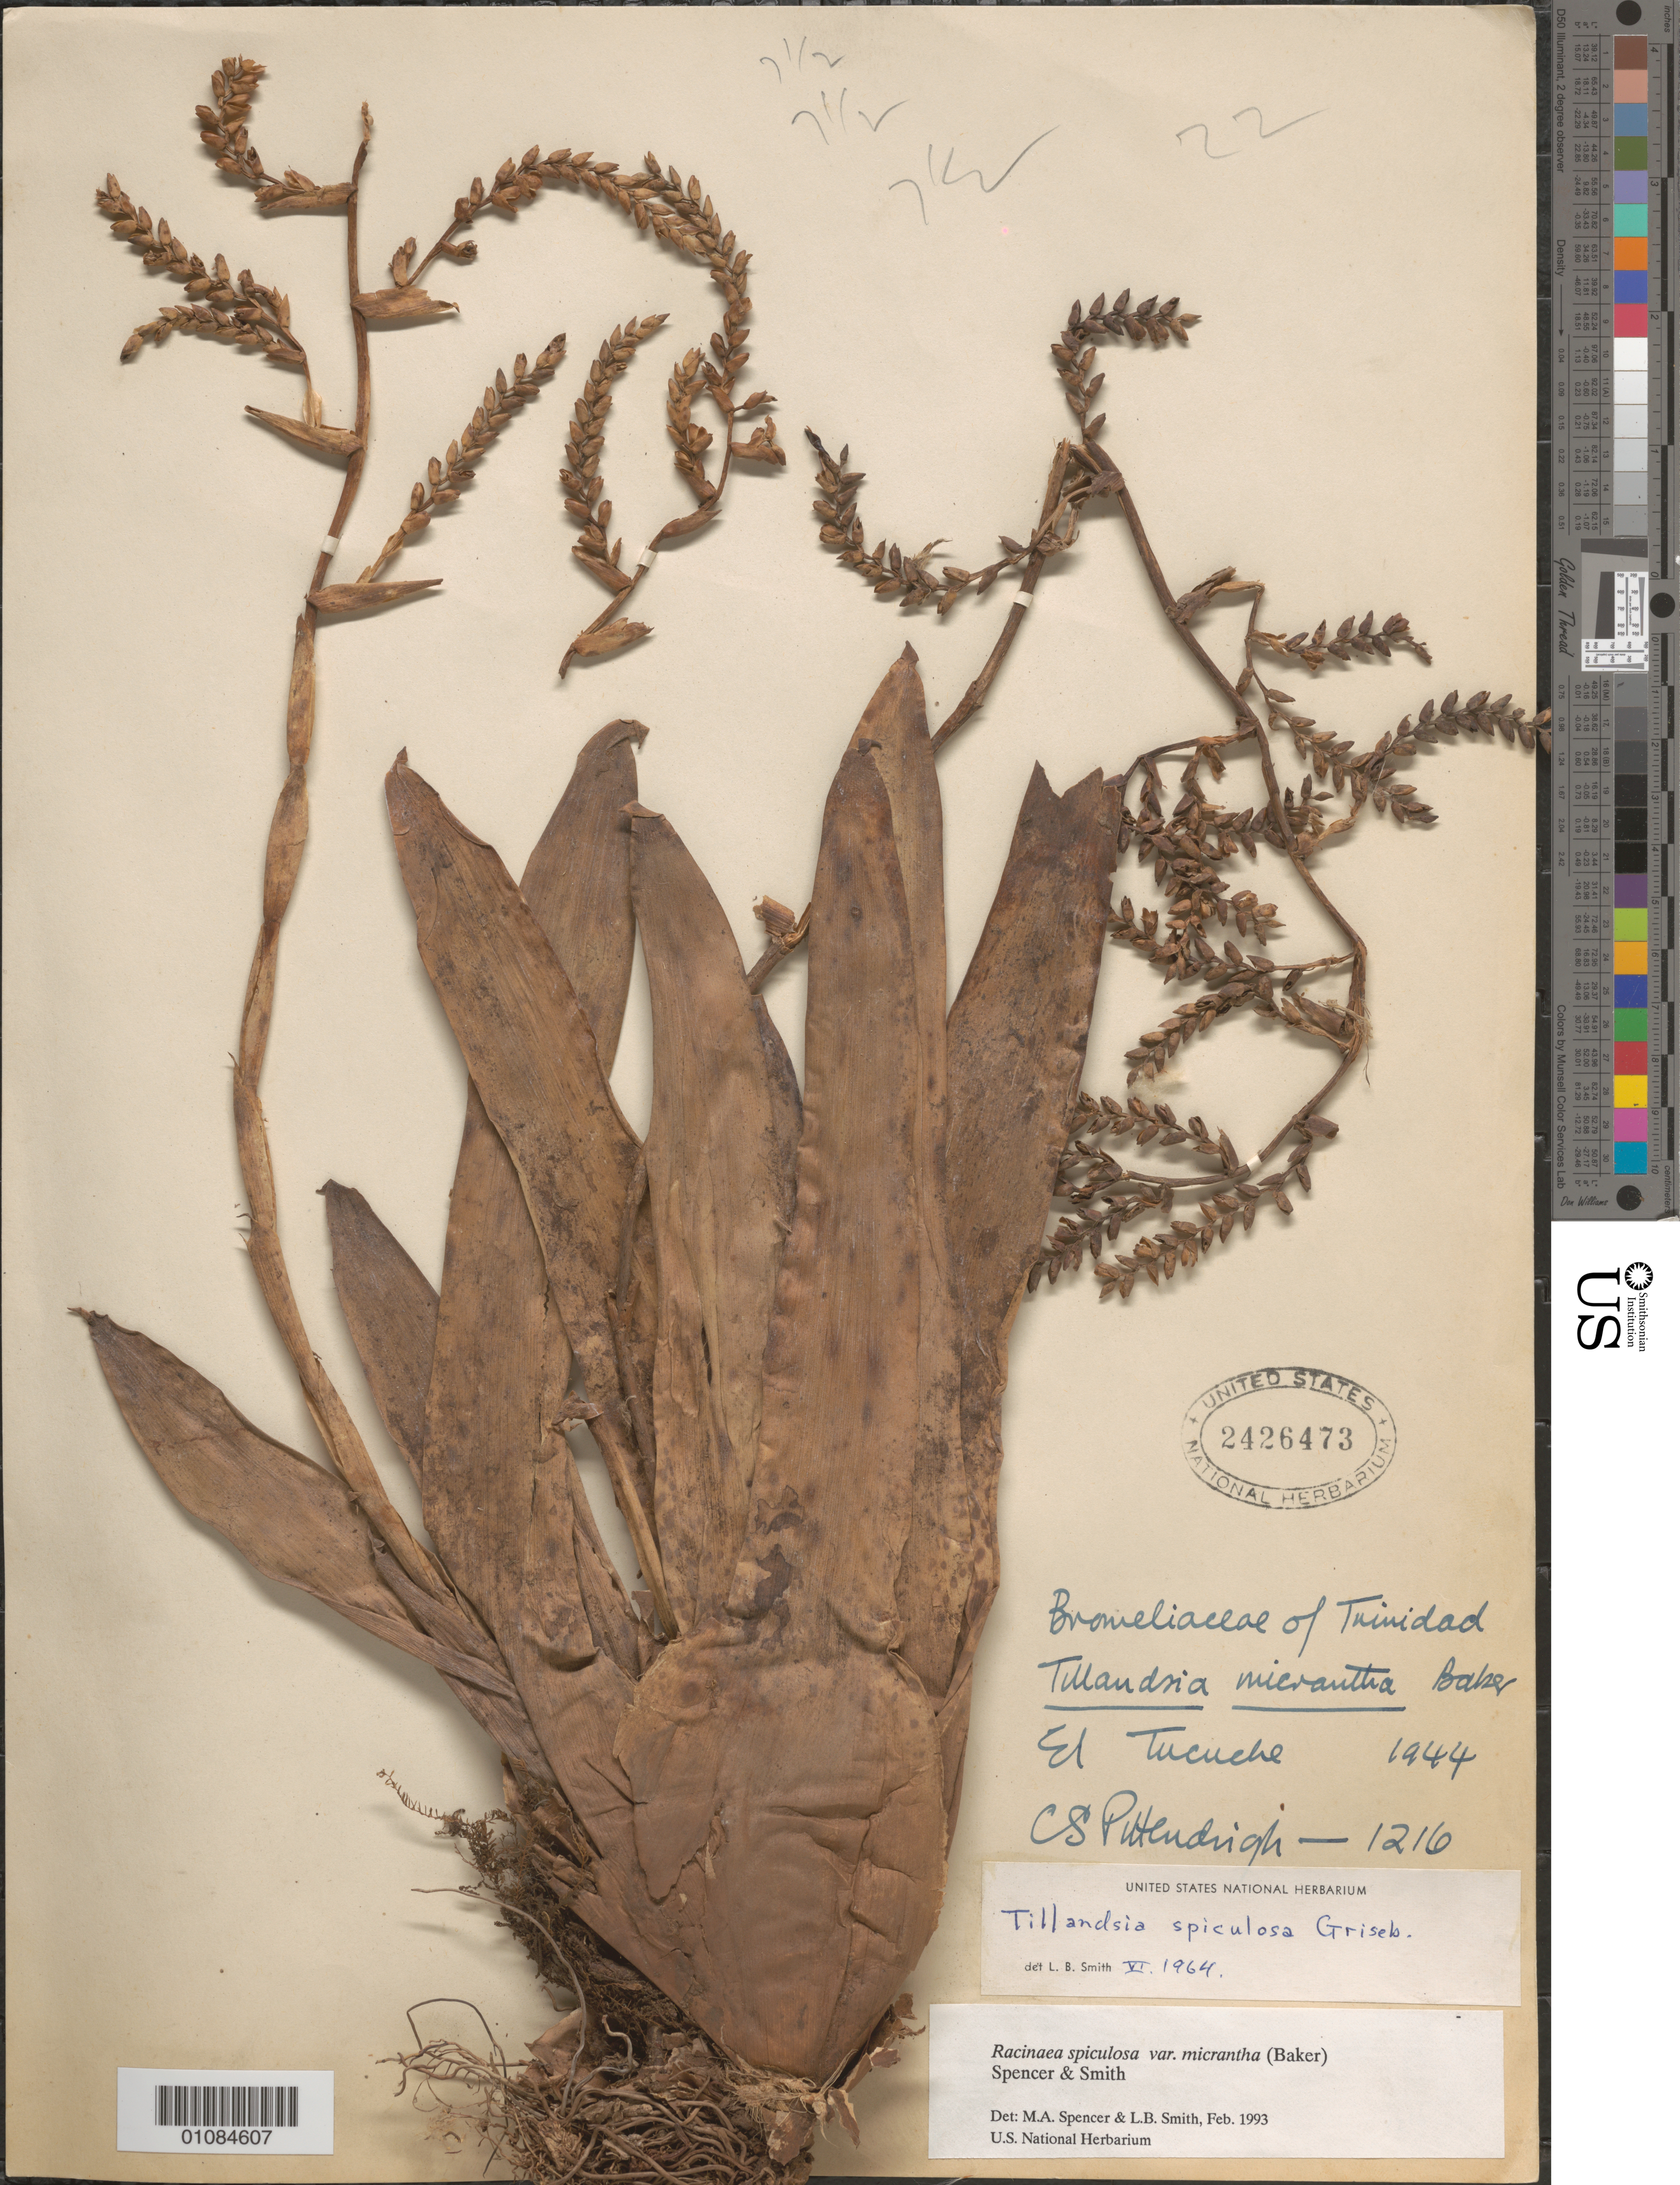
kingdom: Plantae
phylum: Tracheophyta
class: Liliopsida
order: Poales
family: Bromeliaceae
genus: Racinaea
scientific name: Racinaea spiculosa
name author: (Griseb.) M.A. Spencer & L.B. Sm.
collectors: C. S. Pittendrigh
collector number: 1216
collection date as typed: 1944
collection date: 1944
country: Trinidad and Tobago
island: Trinidad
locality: Tocuche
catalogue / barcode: US 2426473